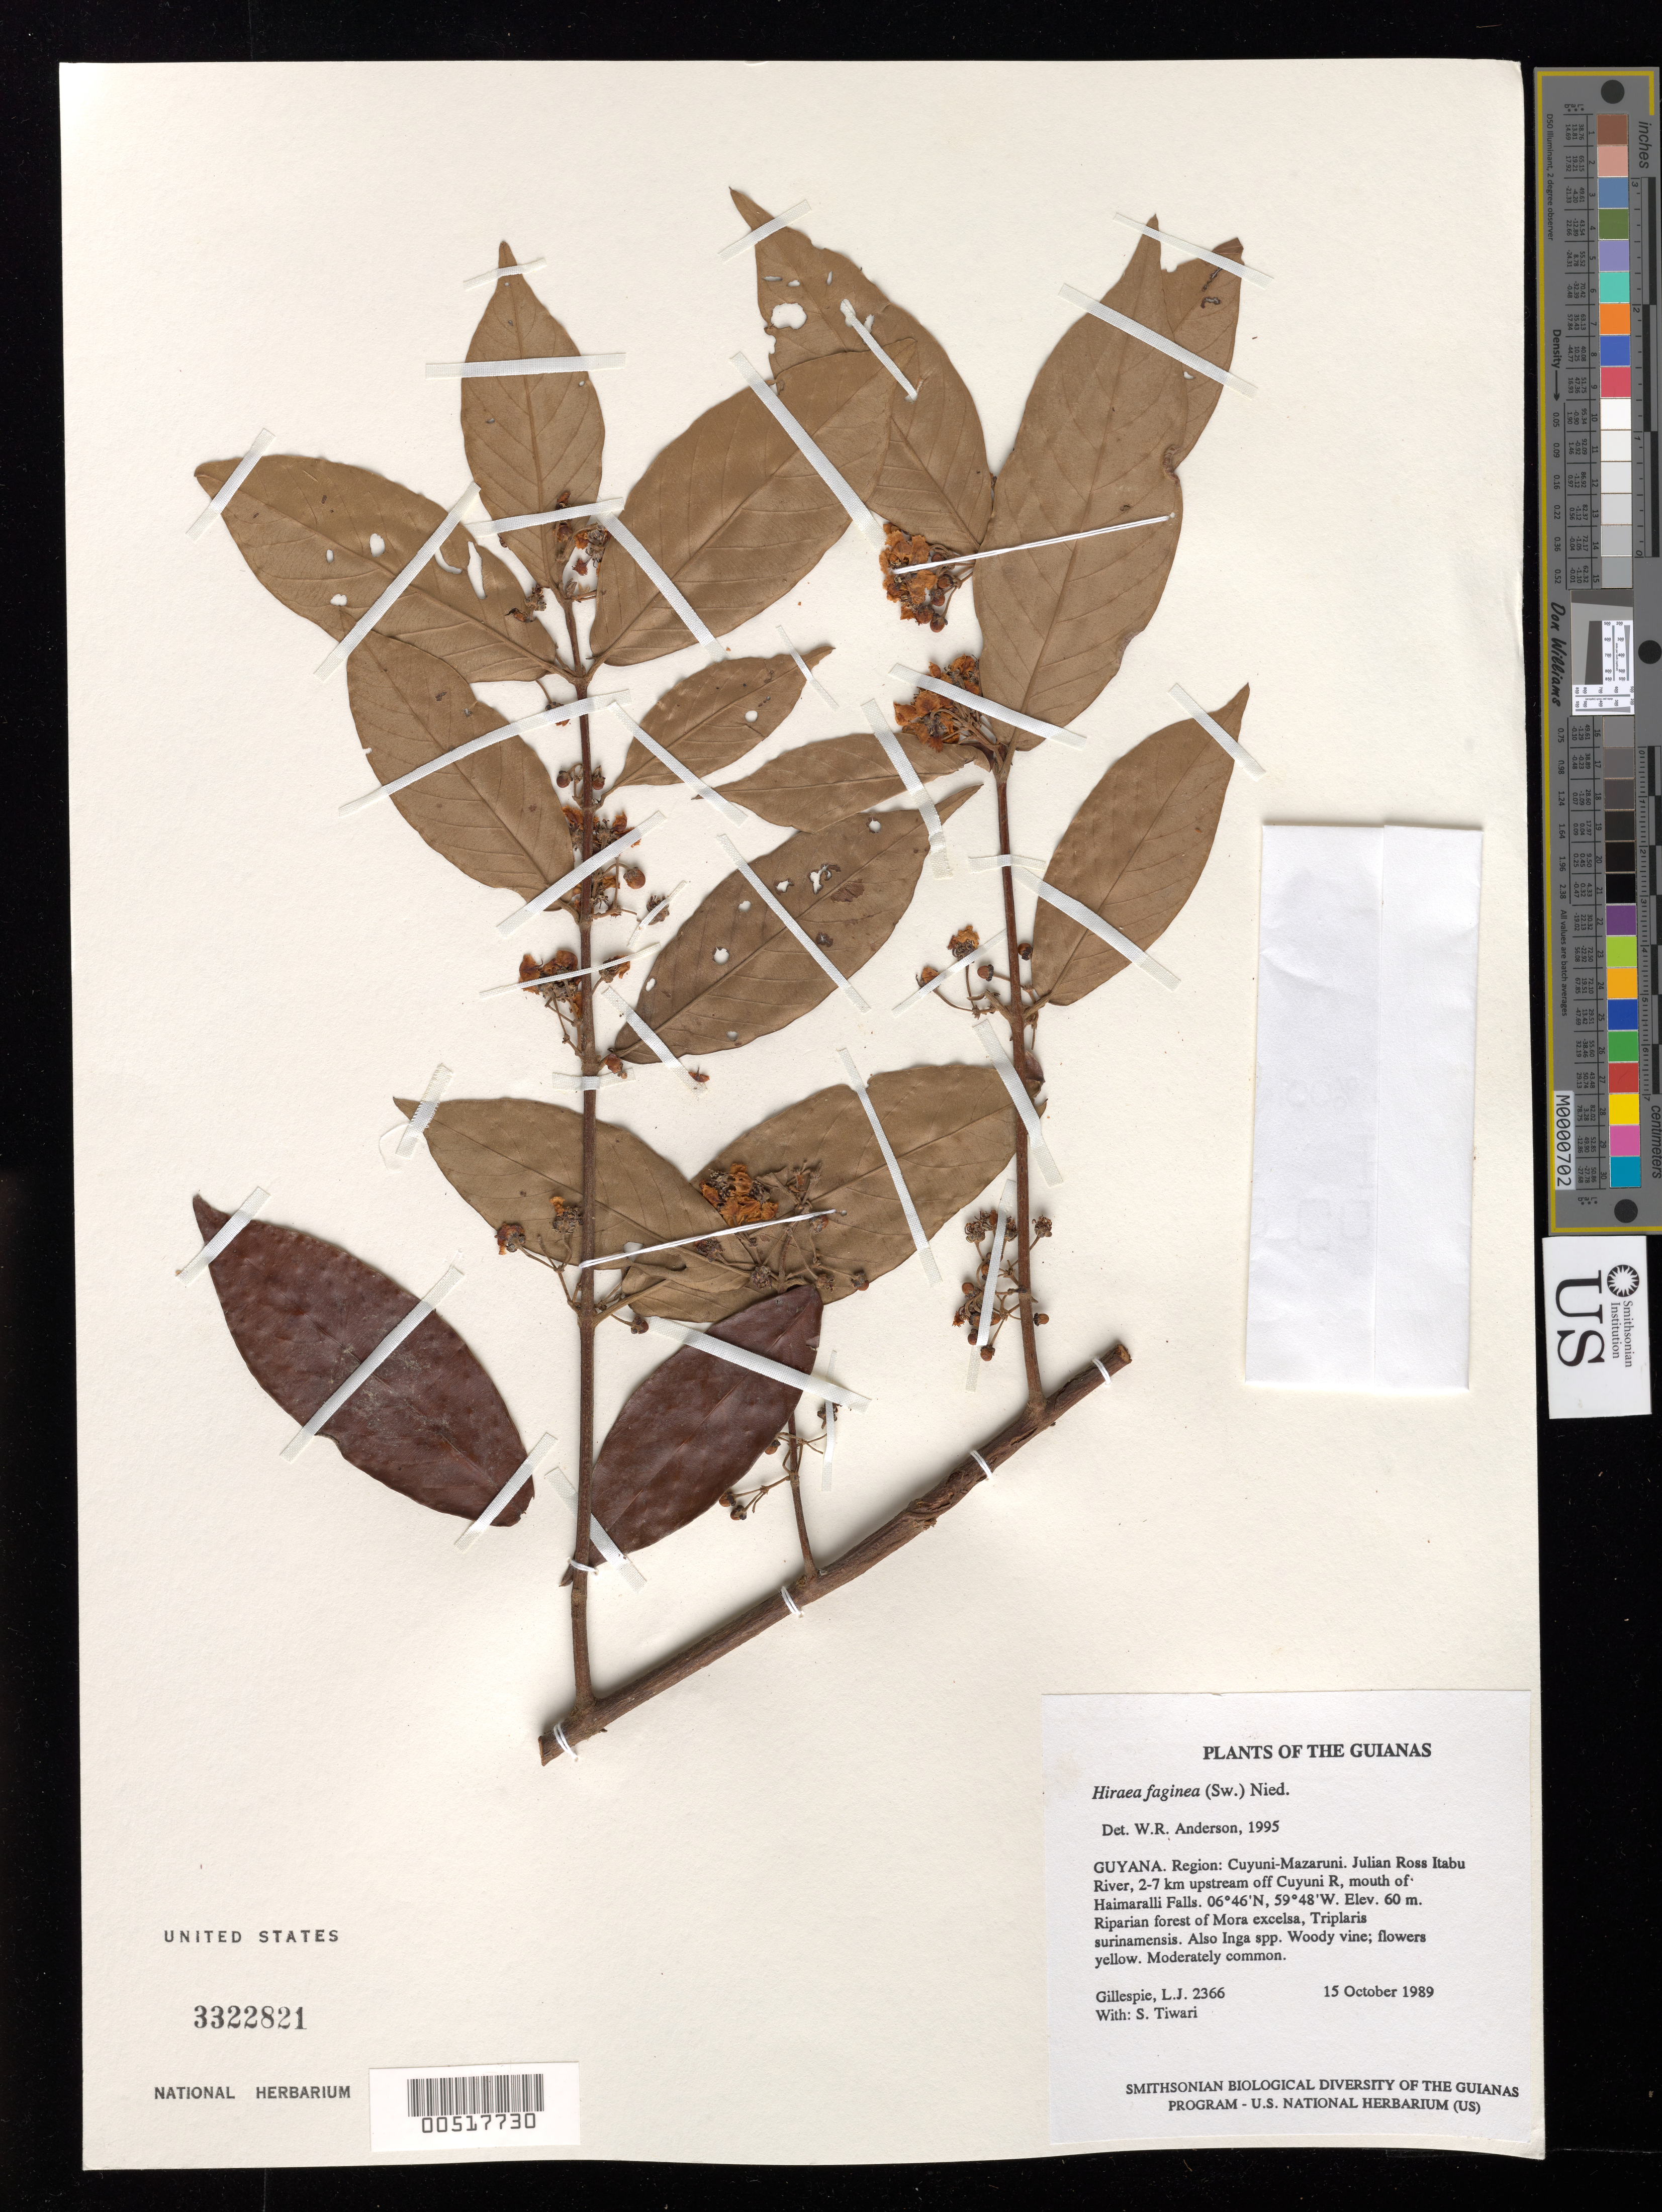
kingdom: Plantae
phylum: Tracheophyta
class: Magnoliopsida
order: Malpighiales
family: Malpighiaceae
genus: Hiraea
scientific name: Hiraea faginea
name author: (Sw.) Nied.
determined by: Anderson, W. R., (MICH), University of Michigan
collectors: L. J. Gillespie & S. Tiwari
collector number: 2366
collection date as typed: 15 October 1989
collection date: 1989-10-15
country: Guyana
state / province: Cuyuni-Mazaruni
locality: Julian Ross Itabu River, 2-7 km upstream off Cuyuni R, mouth of Haimaralli Falls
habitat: Riparian forest of Mora excelsa, Triplaris surinamensis. Also Inga spp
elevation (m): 60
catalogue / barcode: US 3322821